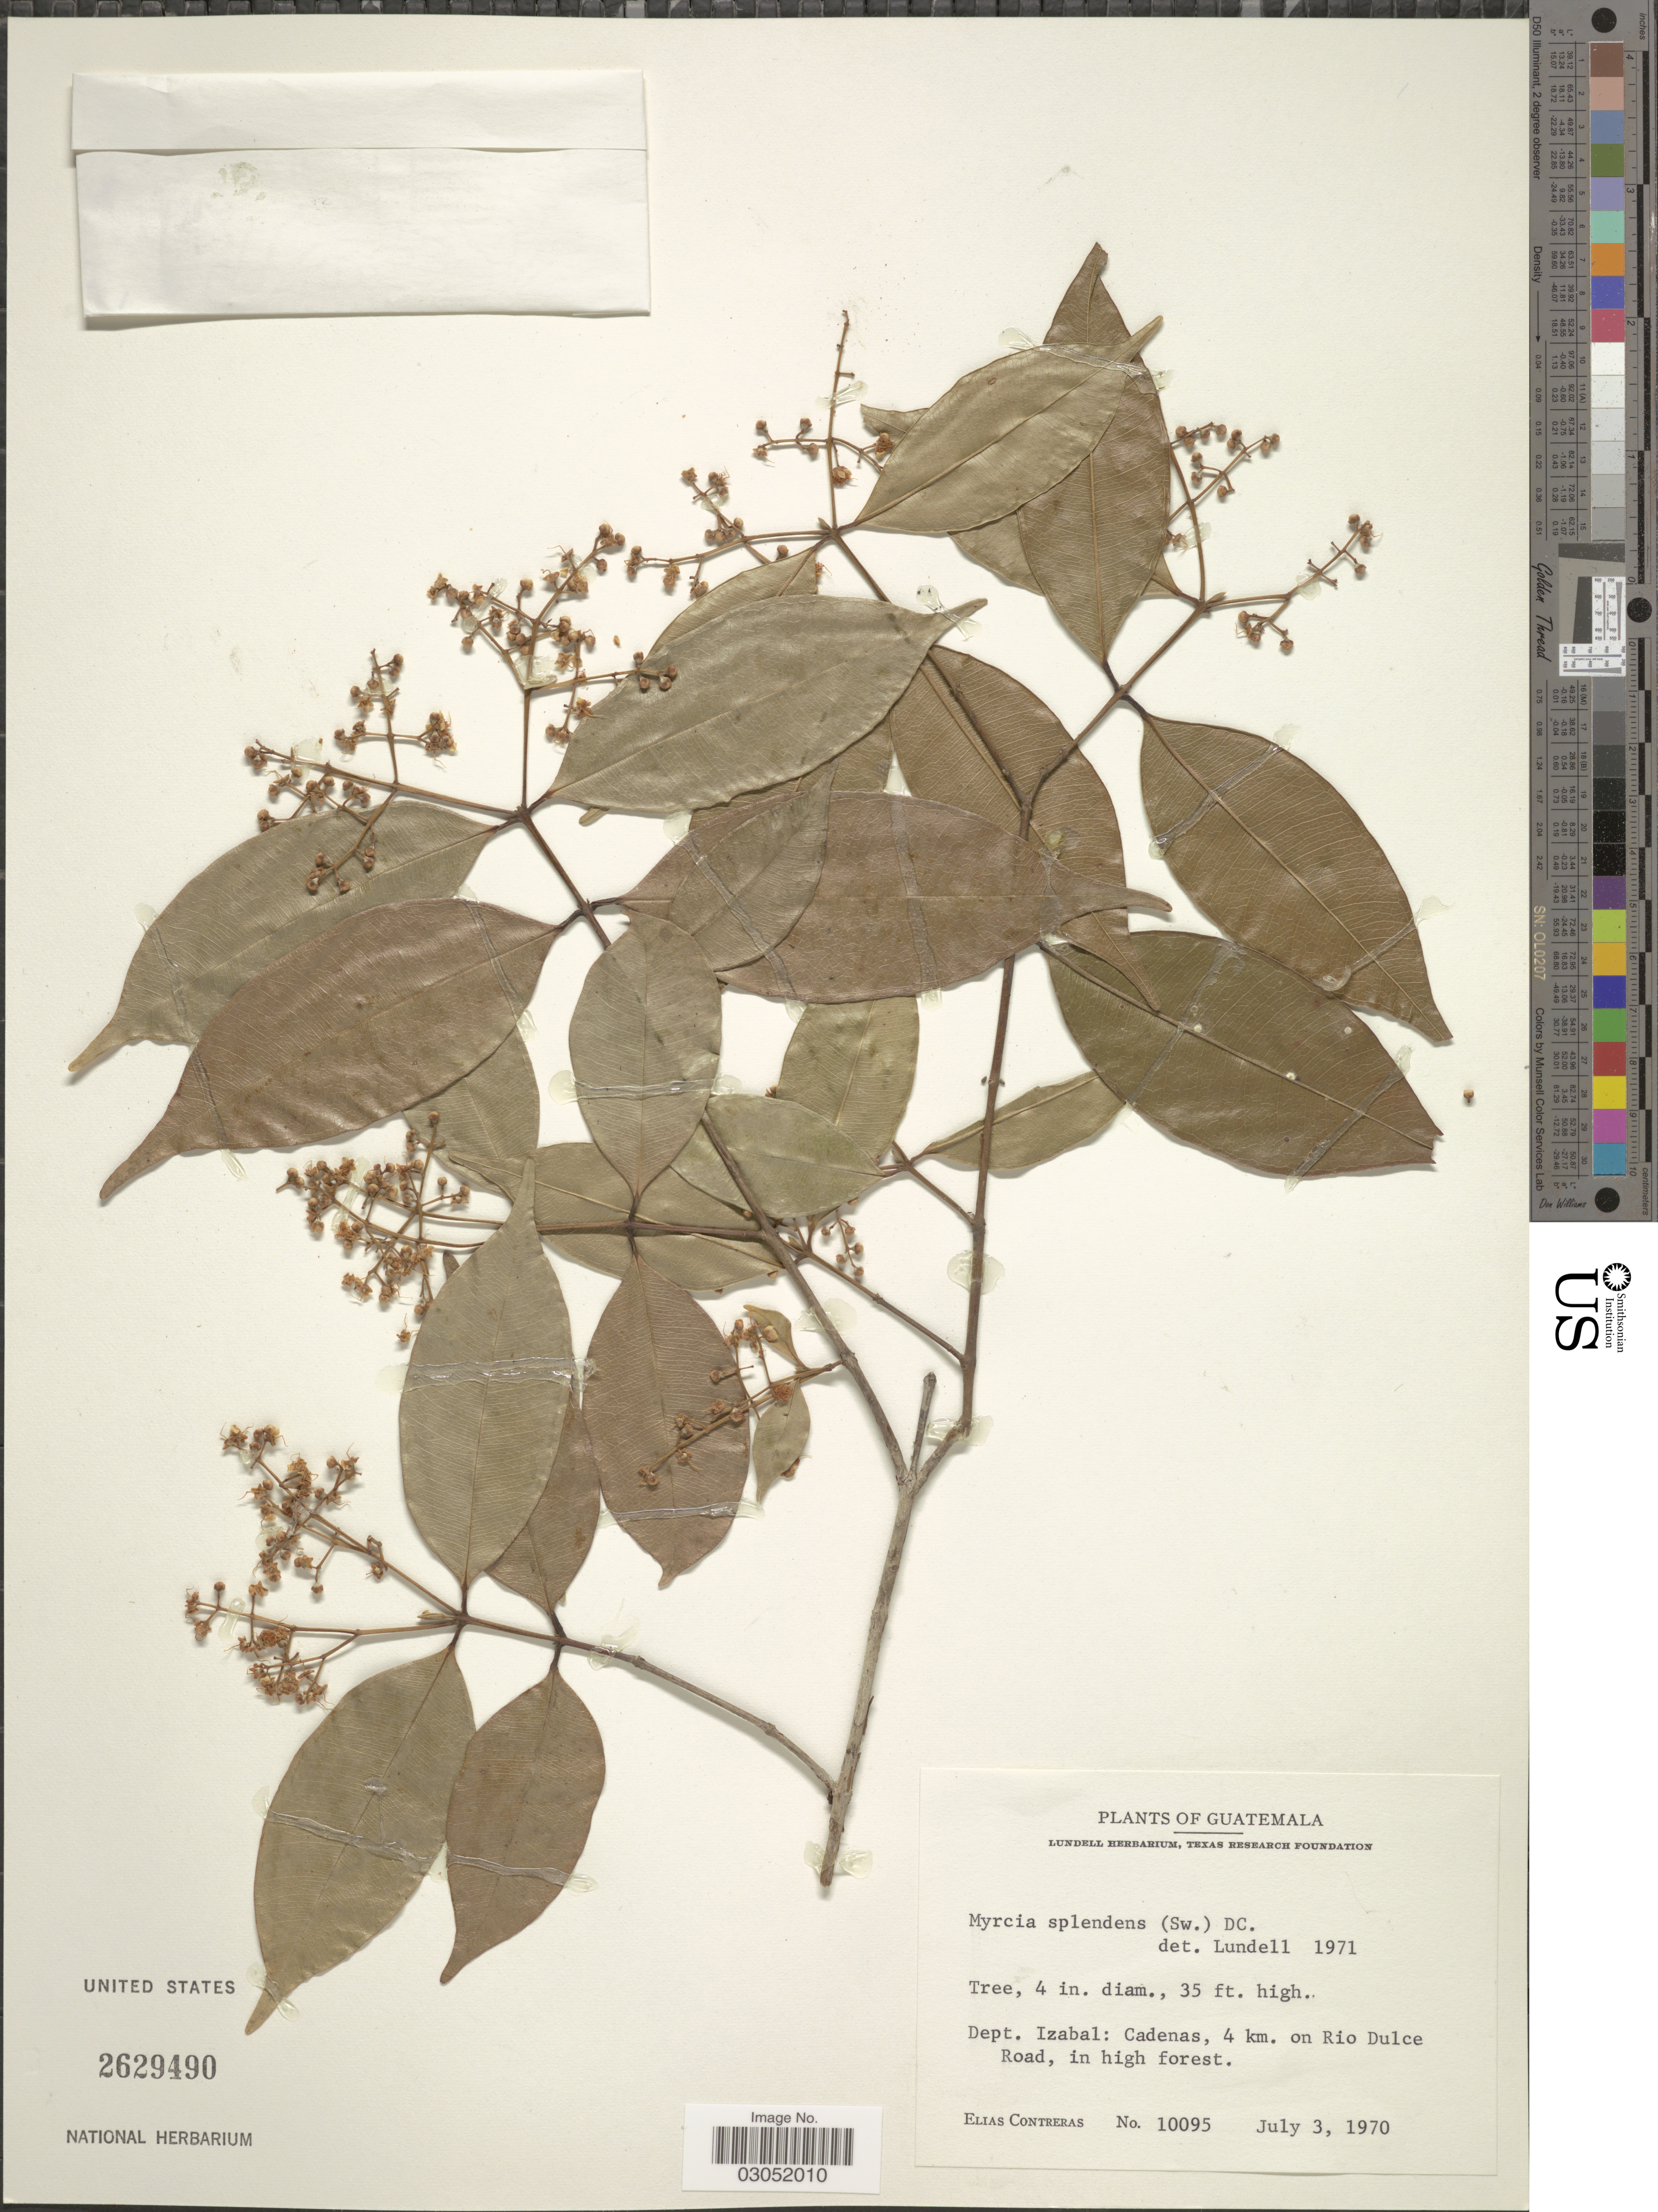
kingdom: Plantae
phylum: Tracheophyta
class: Magnoliopsida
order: Myrtales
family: Myrtaceae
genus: Myrcia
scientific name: Myrcia splendens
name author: (Sw.) DC.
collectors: E. Contreras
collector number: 10095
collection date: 1970-07-03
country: Guatemala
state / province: Izabal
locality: Dept. Izabal: Cadenas, 4 km. on Rio Dulce Road.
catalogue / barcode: US 2629490